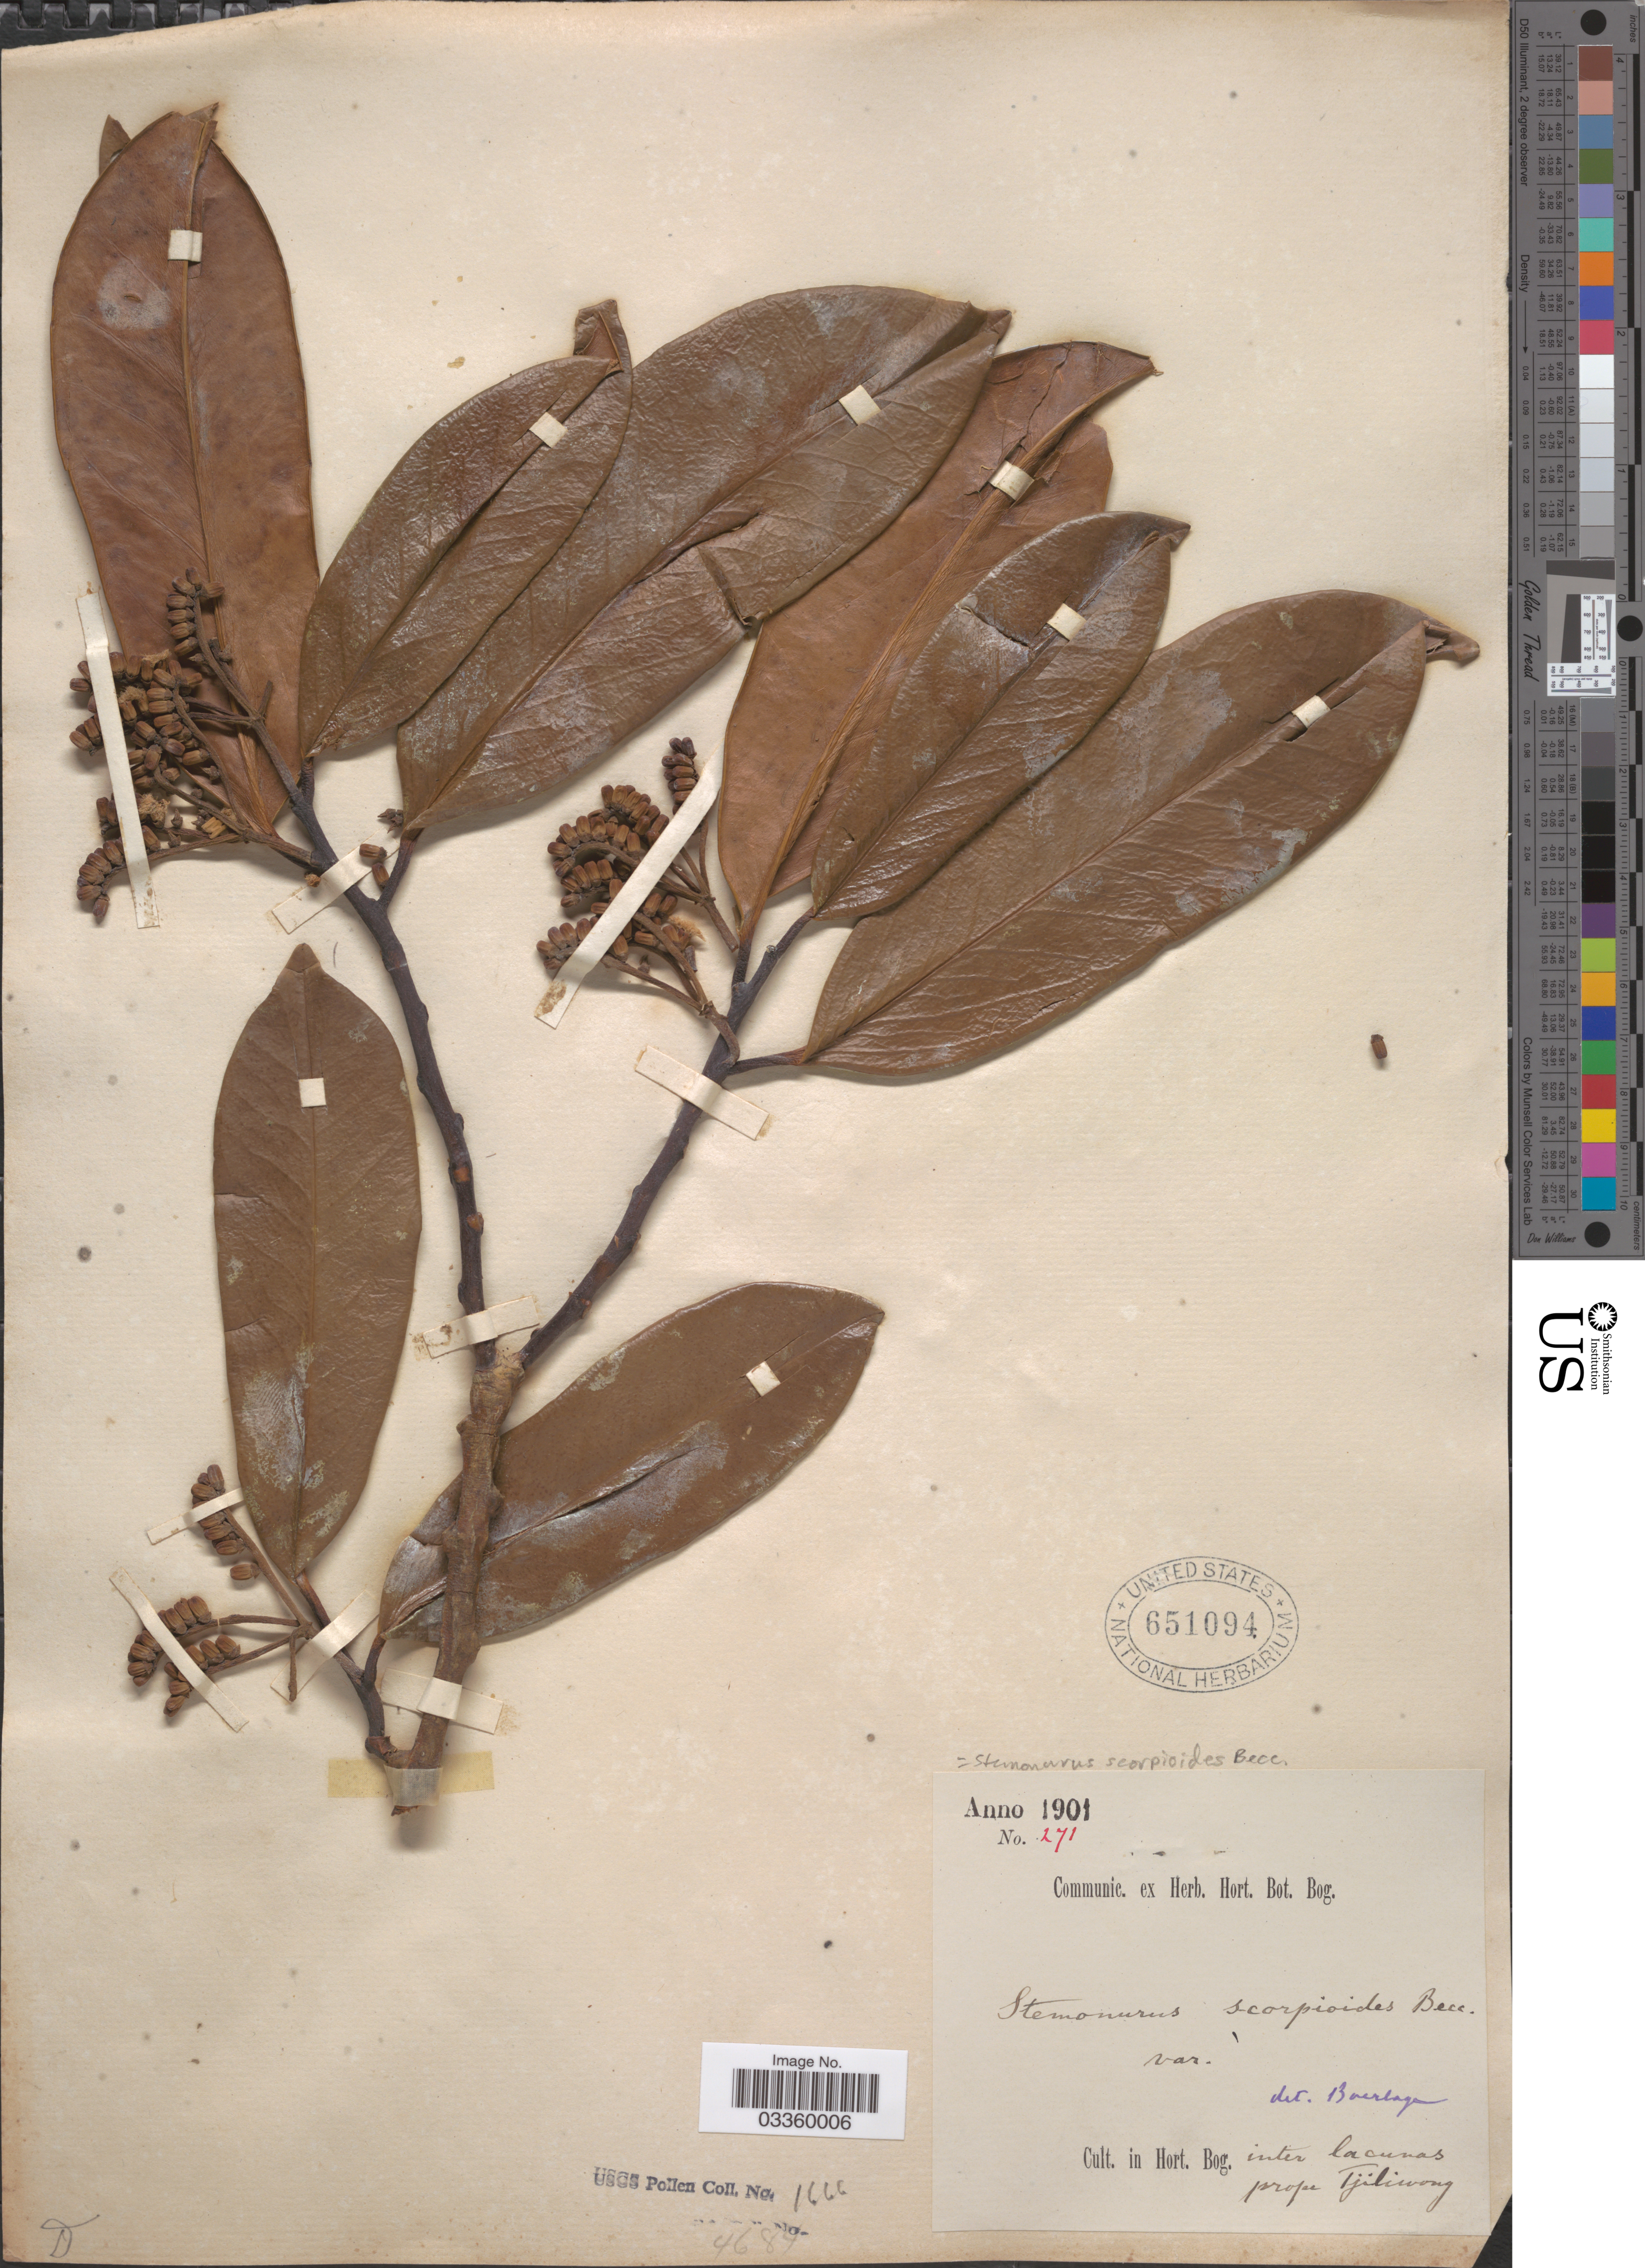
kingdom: Plantae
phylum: Tracheophyta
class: Magnoliopsida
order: Cardiopteridales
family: Stemonuraceae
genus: Stemonurus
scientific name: Stemonurus scorpioides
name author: Becc.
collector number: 271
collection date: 1901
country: Indonesia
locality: Cult. in Hort. Bog. inter lacunas prope Tjiliwong.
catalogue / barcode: US 651094